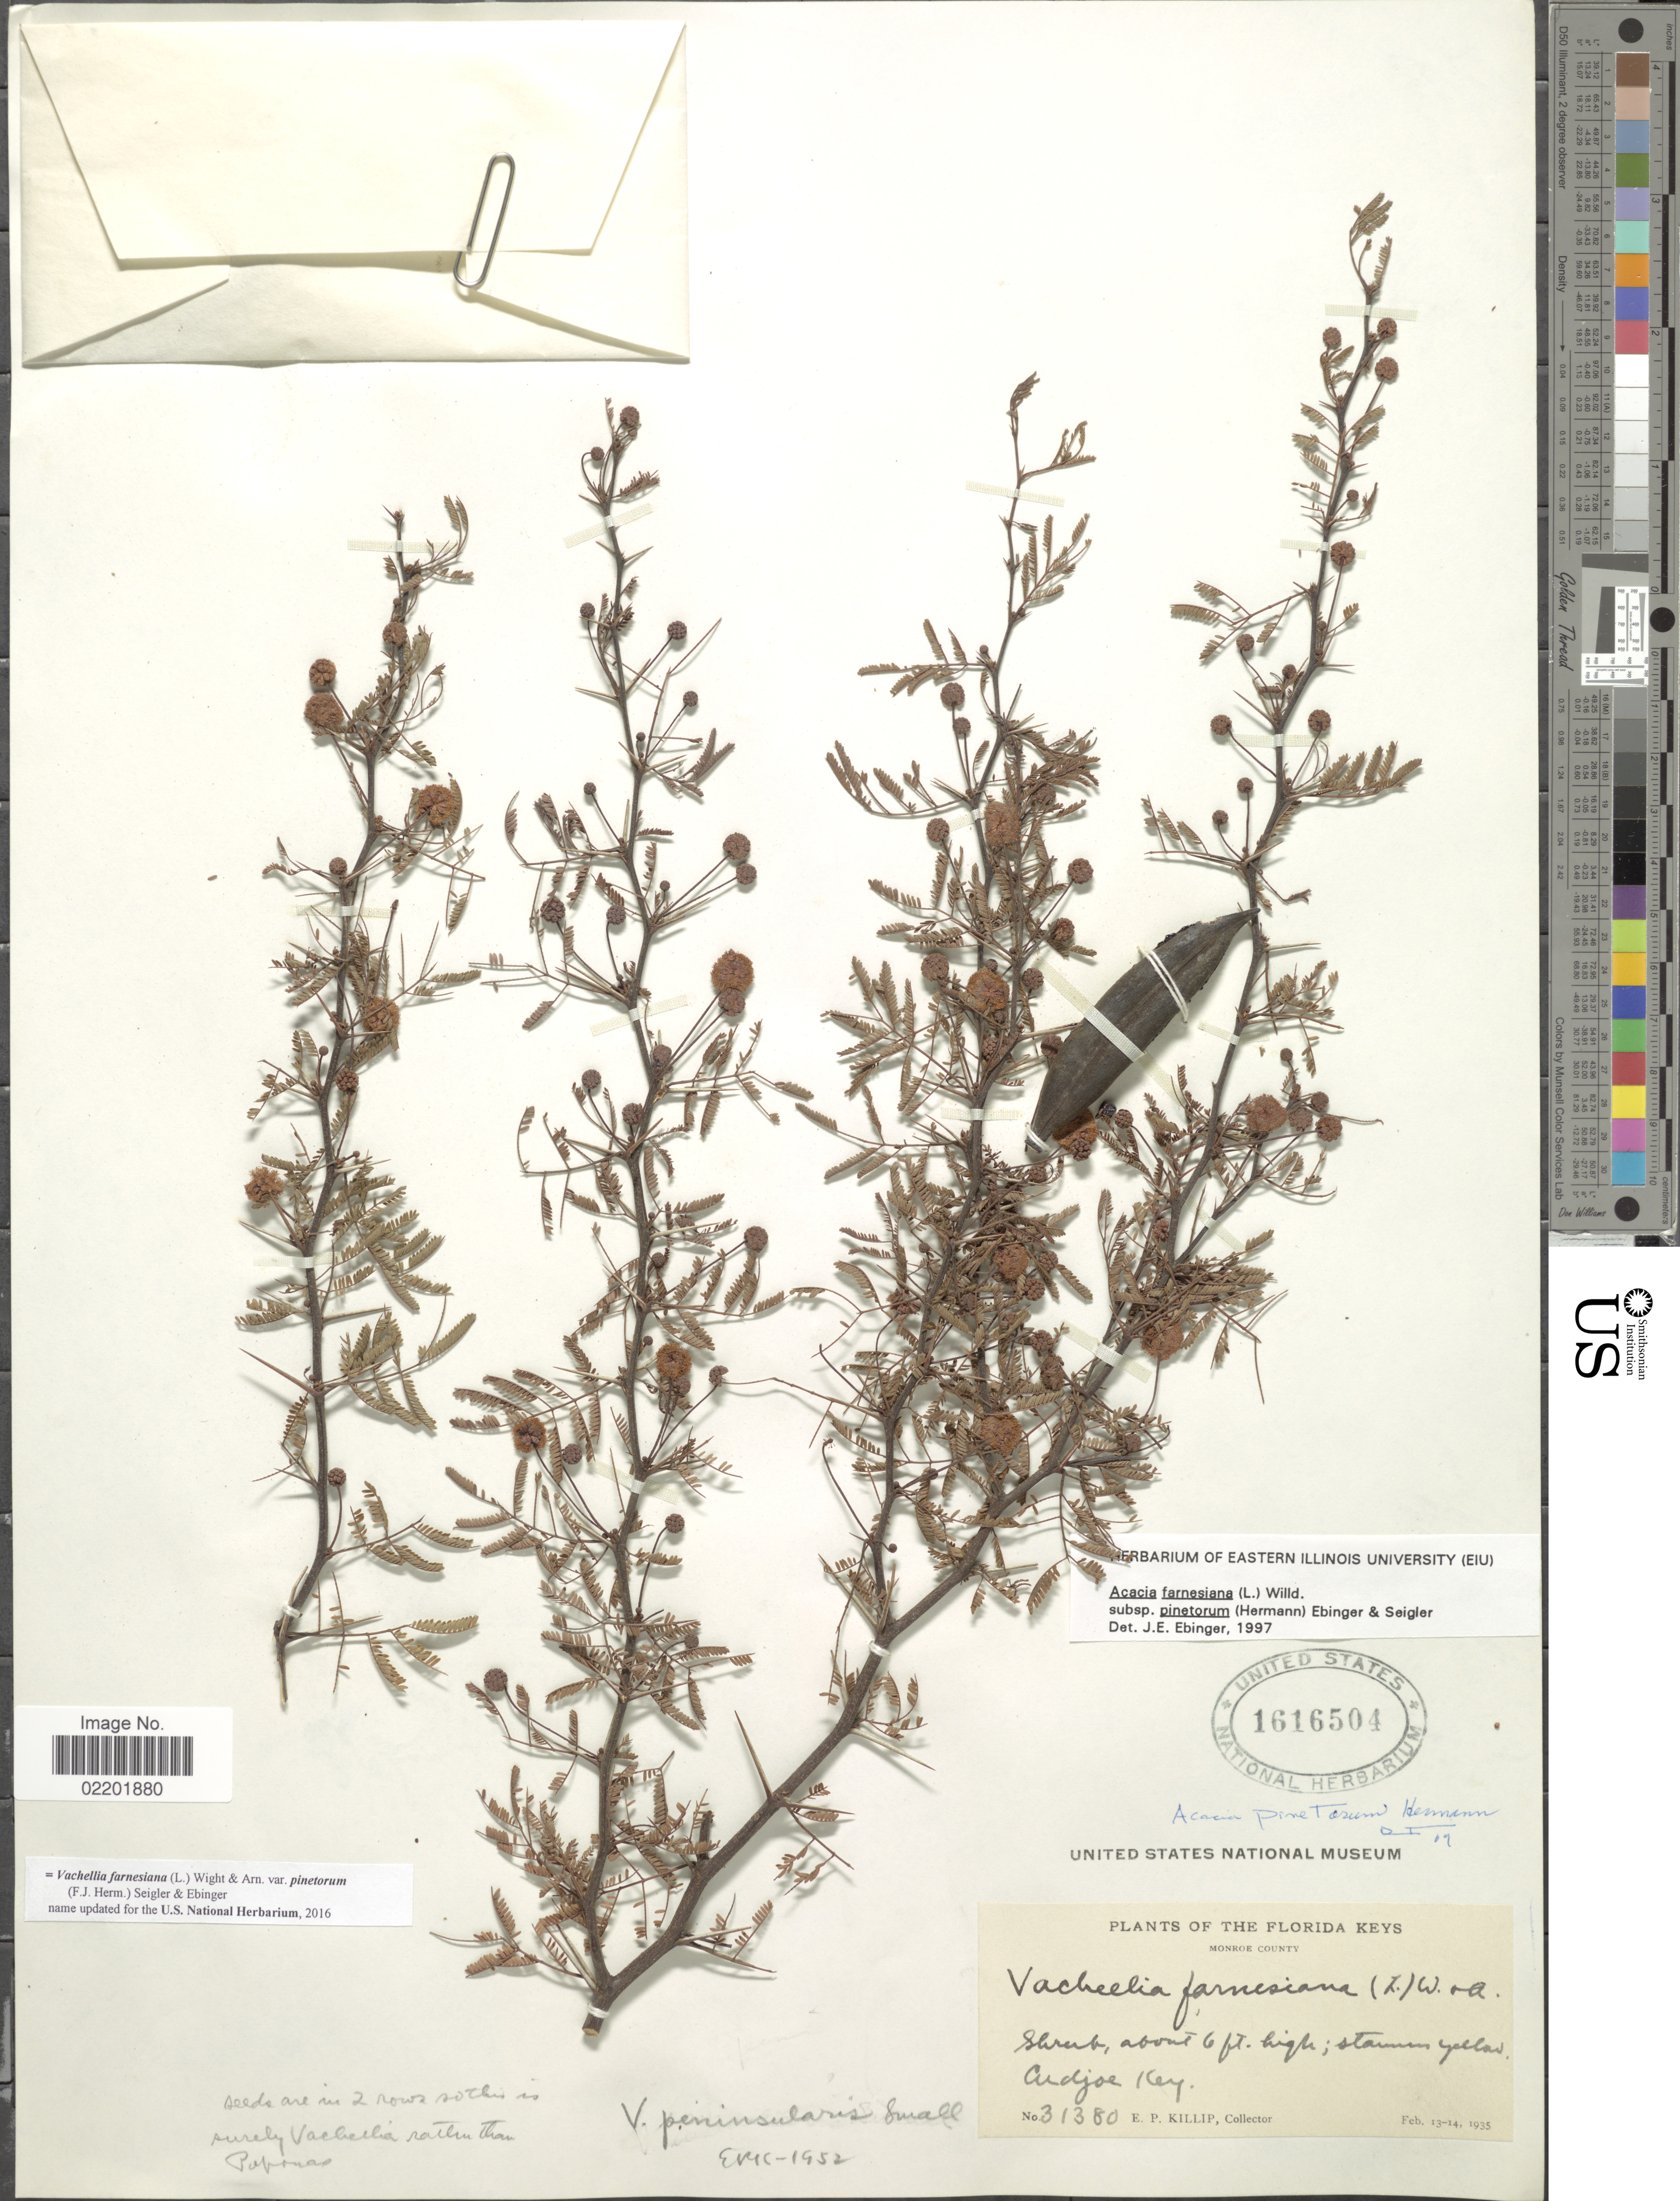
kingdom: Plantae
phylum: Tracheophyta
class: Magnoliopsida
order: Fabales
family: Fabaceae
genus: Vachellia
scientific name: Vachellia farnesiana var. farnesiana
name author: (L.) Wight & Arn.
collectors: E. P. Killip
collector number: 31380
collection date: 1935-02-13/1935-02-14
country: United States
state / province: Florida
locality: Floirda Keys, Monroe County, Cudjoe Key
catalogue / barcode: US 1616504